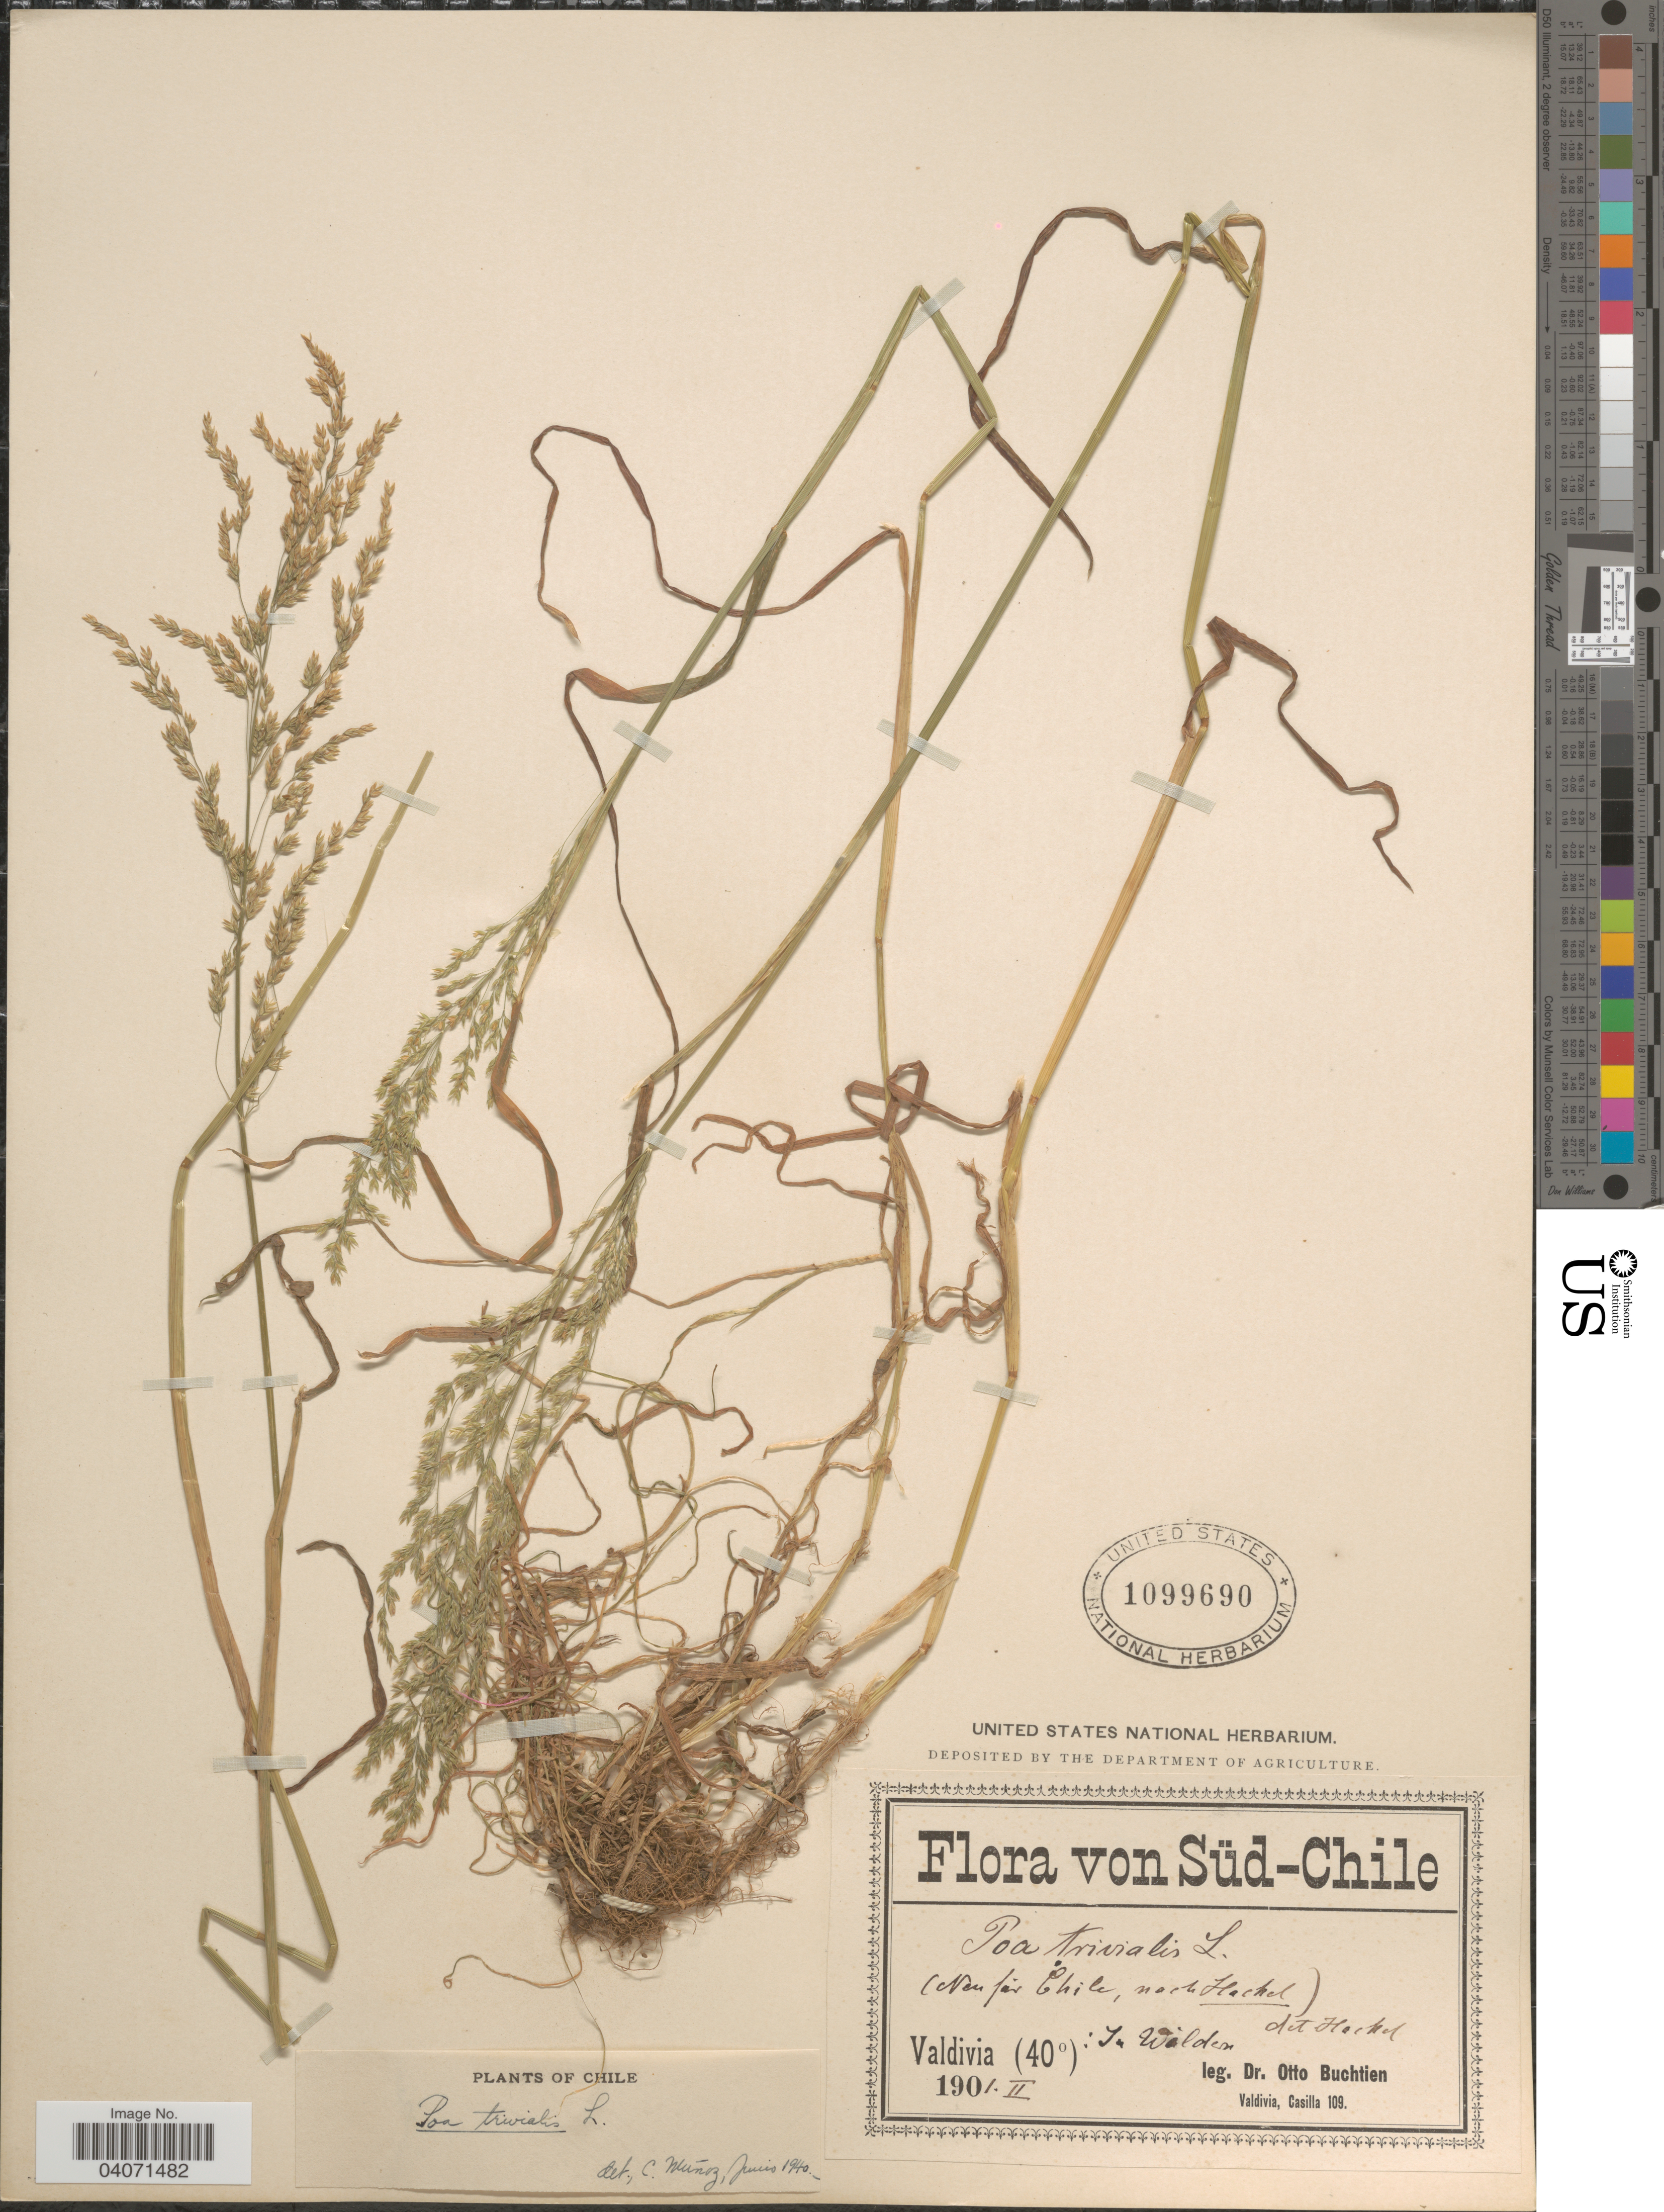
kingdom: Plantae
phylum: Tracheophyta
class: Liliopsida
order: Poales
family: Poaceae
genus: Poa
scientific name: Poa trivialis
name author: L.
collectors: O. Buchtien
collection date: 1901-02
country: Chile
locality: Süd-Chile. Valdivia: In Walden.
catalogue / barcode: US 1099690